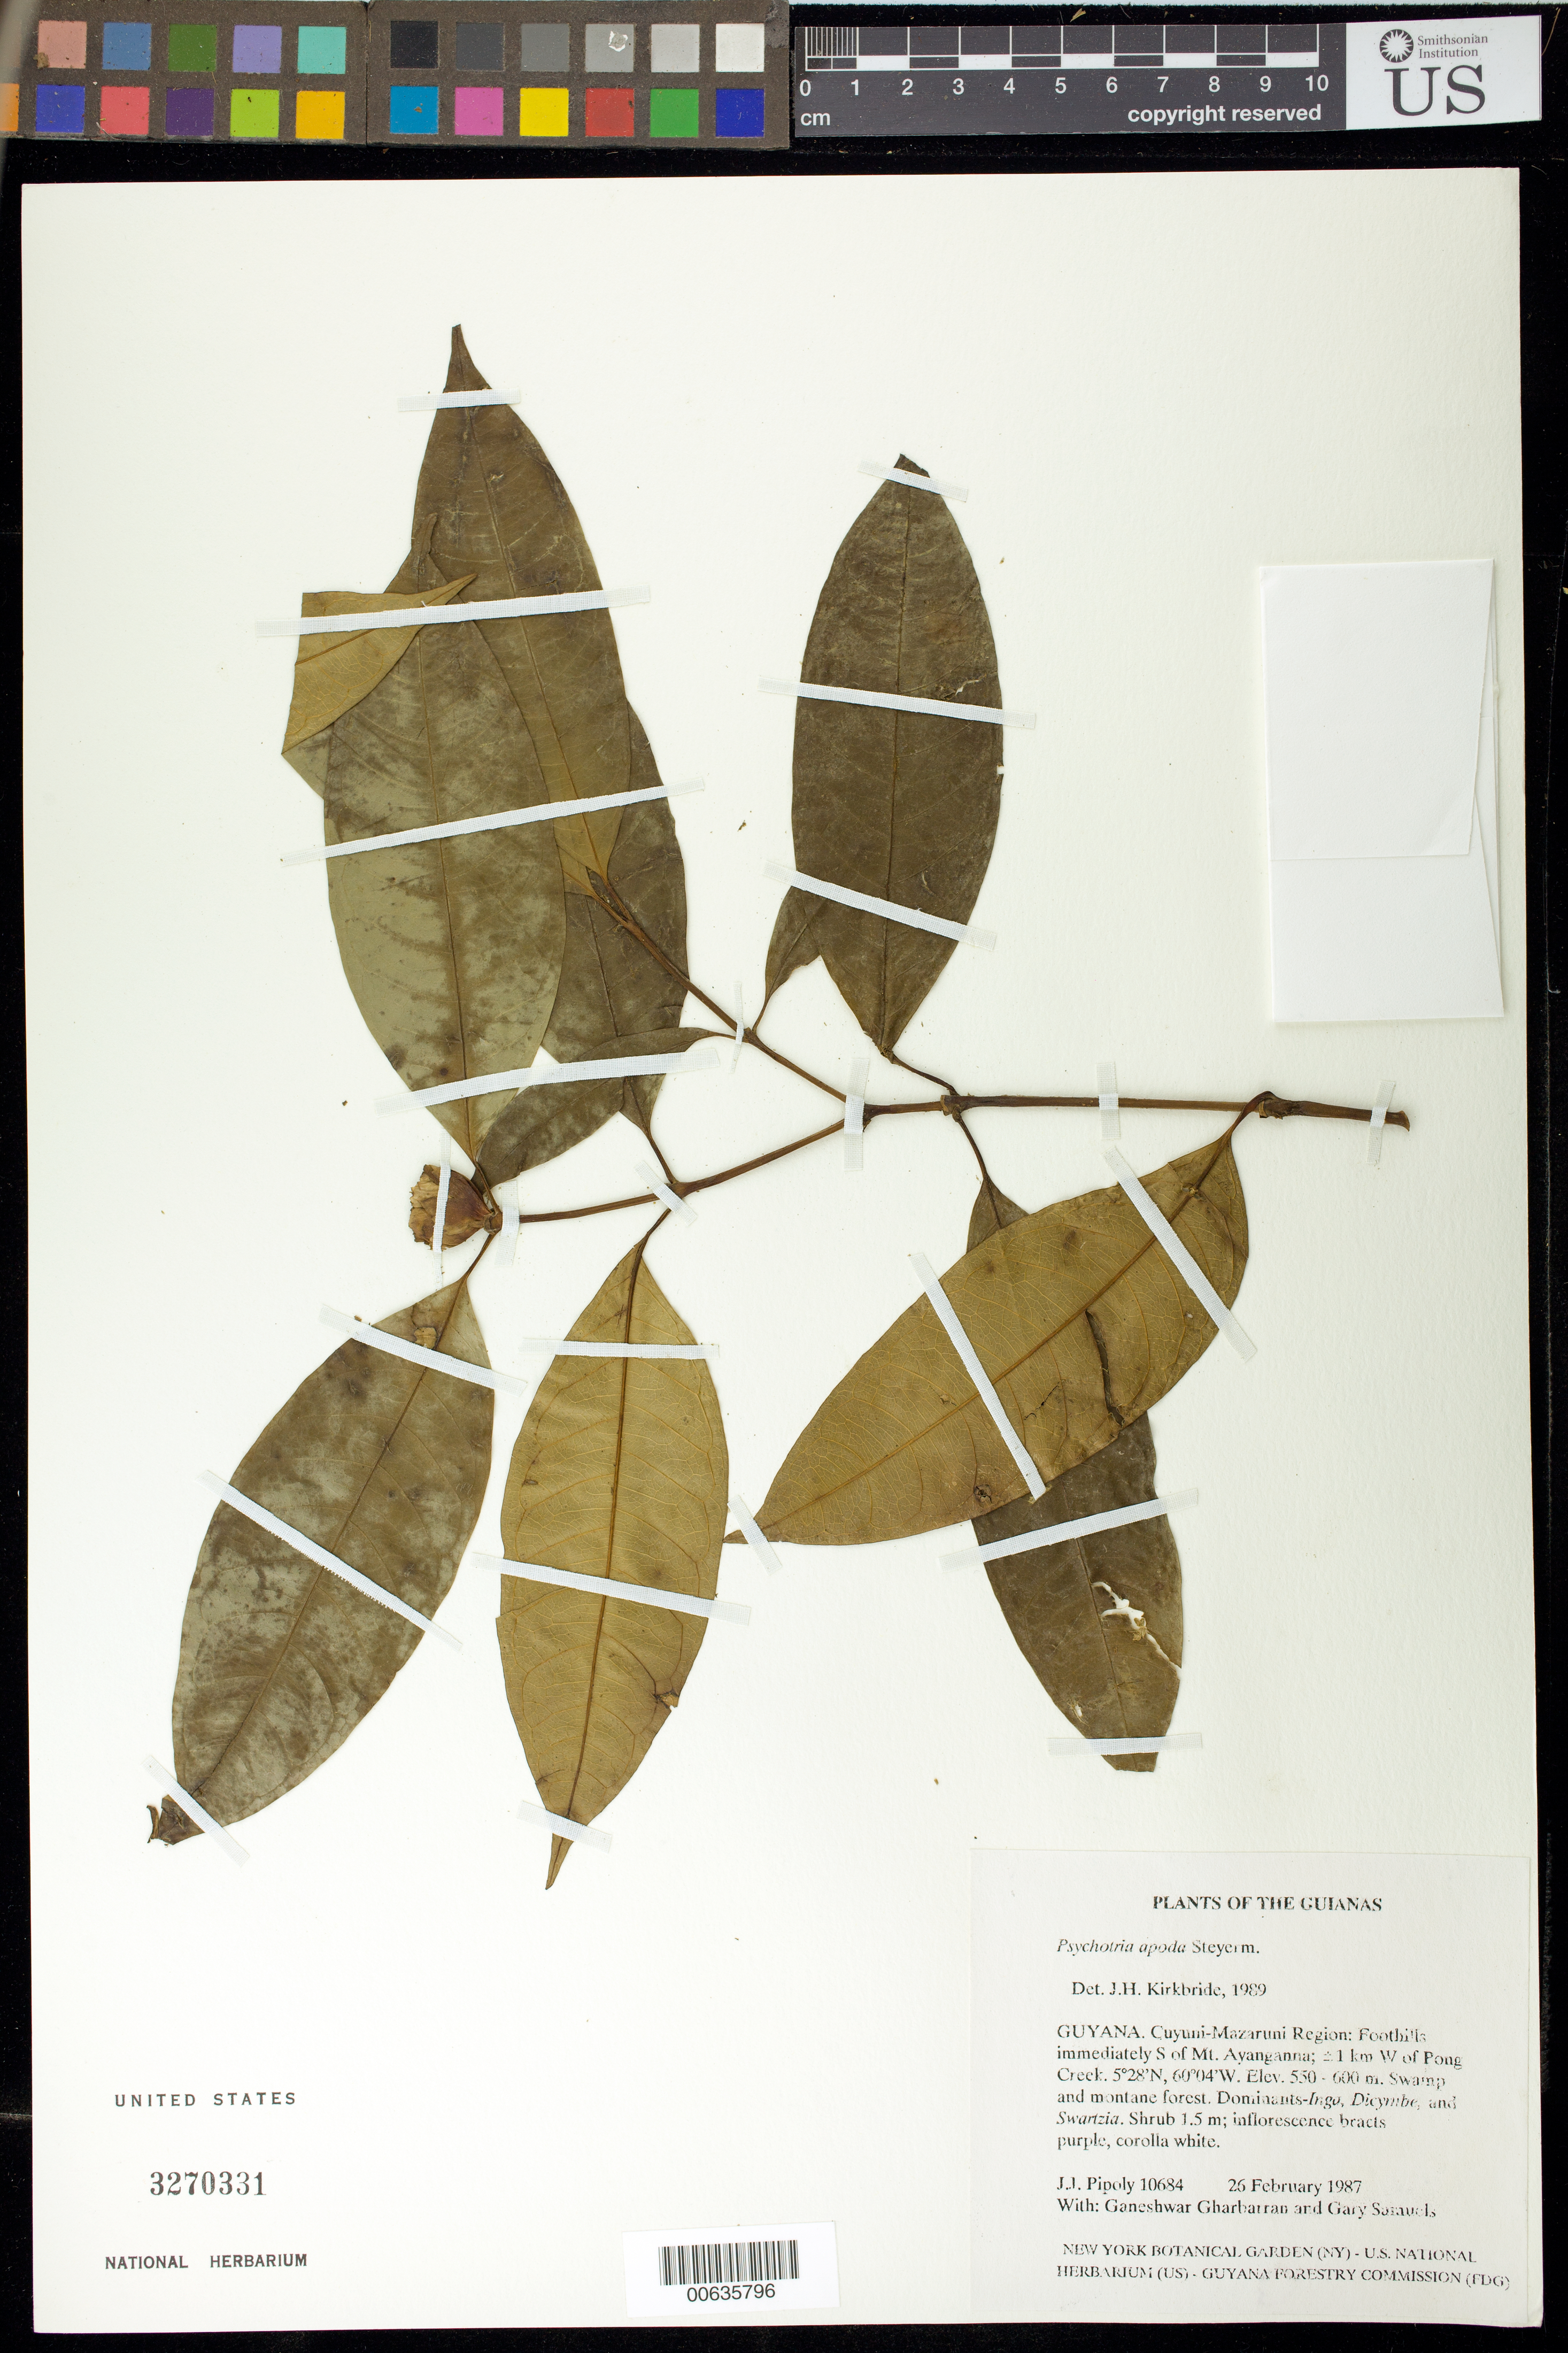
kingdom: Plantae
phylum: Tracheophyta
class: Magnoliopsida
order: Gentianales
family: Rubiaceae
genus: Palicourea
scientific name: Palicourea apoda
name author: (Steyerm.) Delprete & J.H. Kirkbr.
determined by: Kirkbride, J. H., Jr.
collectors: J. J. Pipoly, G. Gharbarran & G. Samuels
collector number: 10684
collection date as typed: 26 February 1987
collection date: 1987-02-26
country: Guyana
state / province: Cuyuni-Mazaruni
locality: Foothills immediately S of Mt. Ayanganna; ±1 km W of Pong Creek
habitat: Swamp and montane forest. Dominants: Inga, Dicymbe, and Swartzia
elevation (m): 550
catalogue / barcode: US 3270331